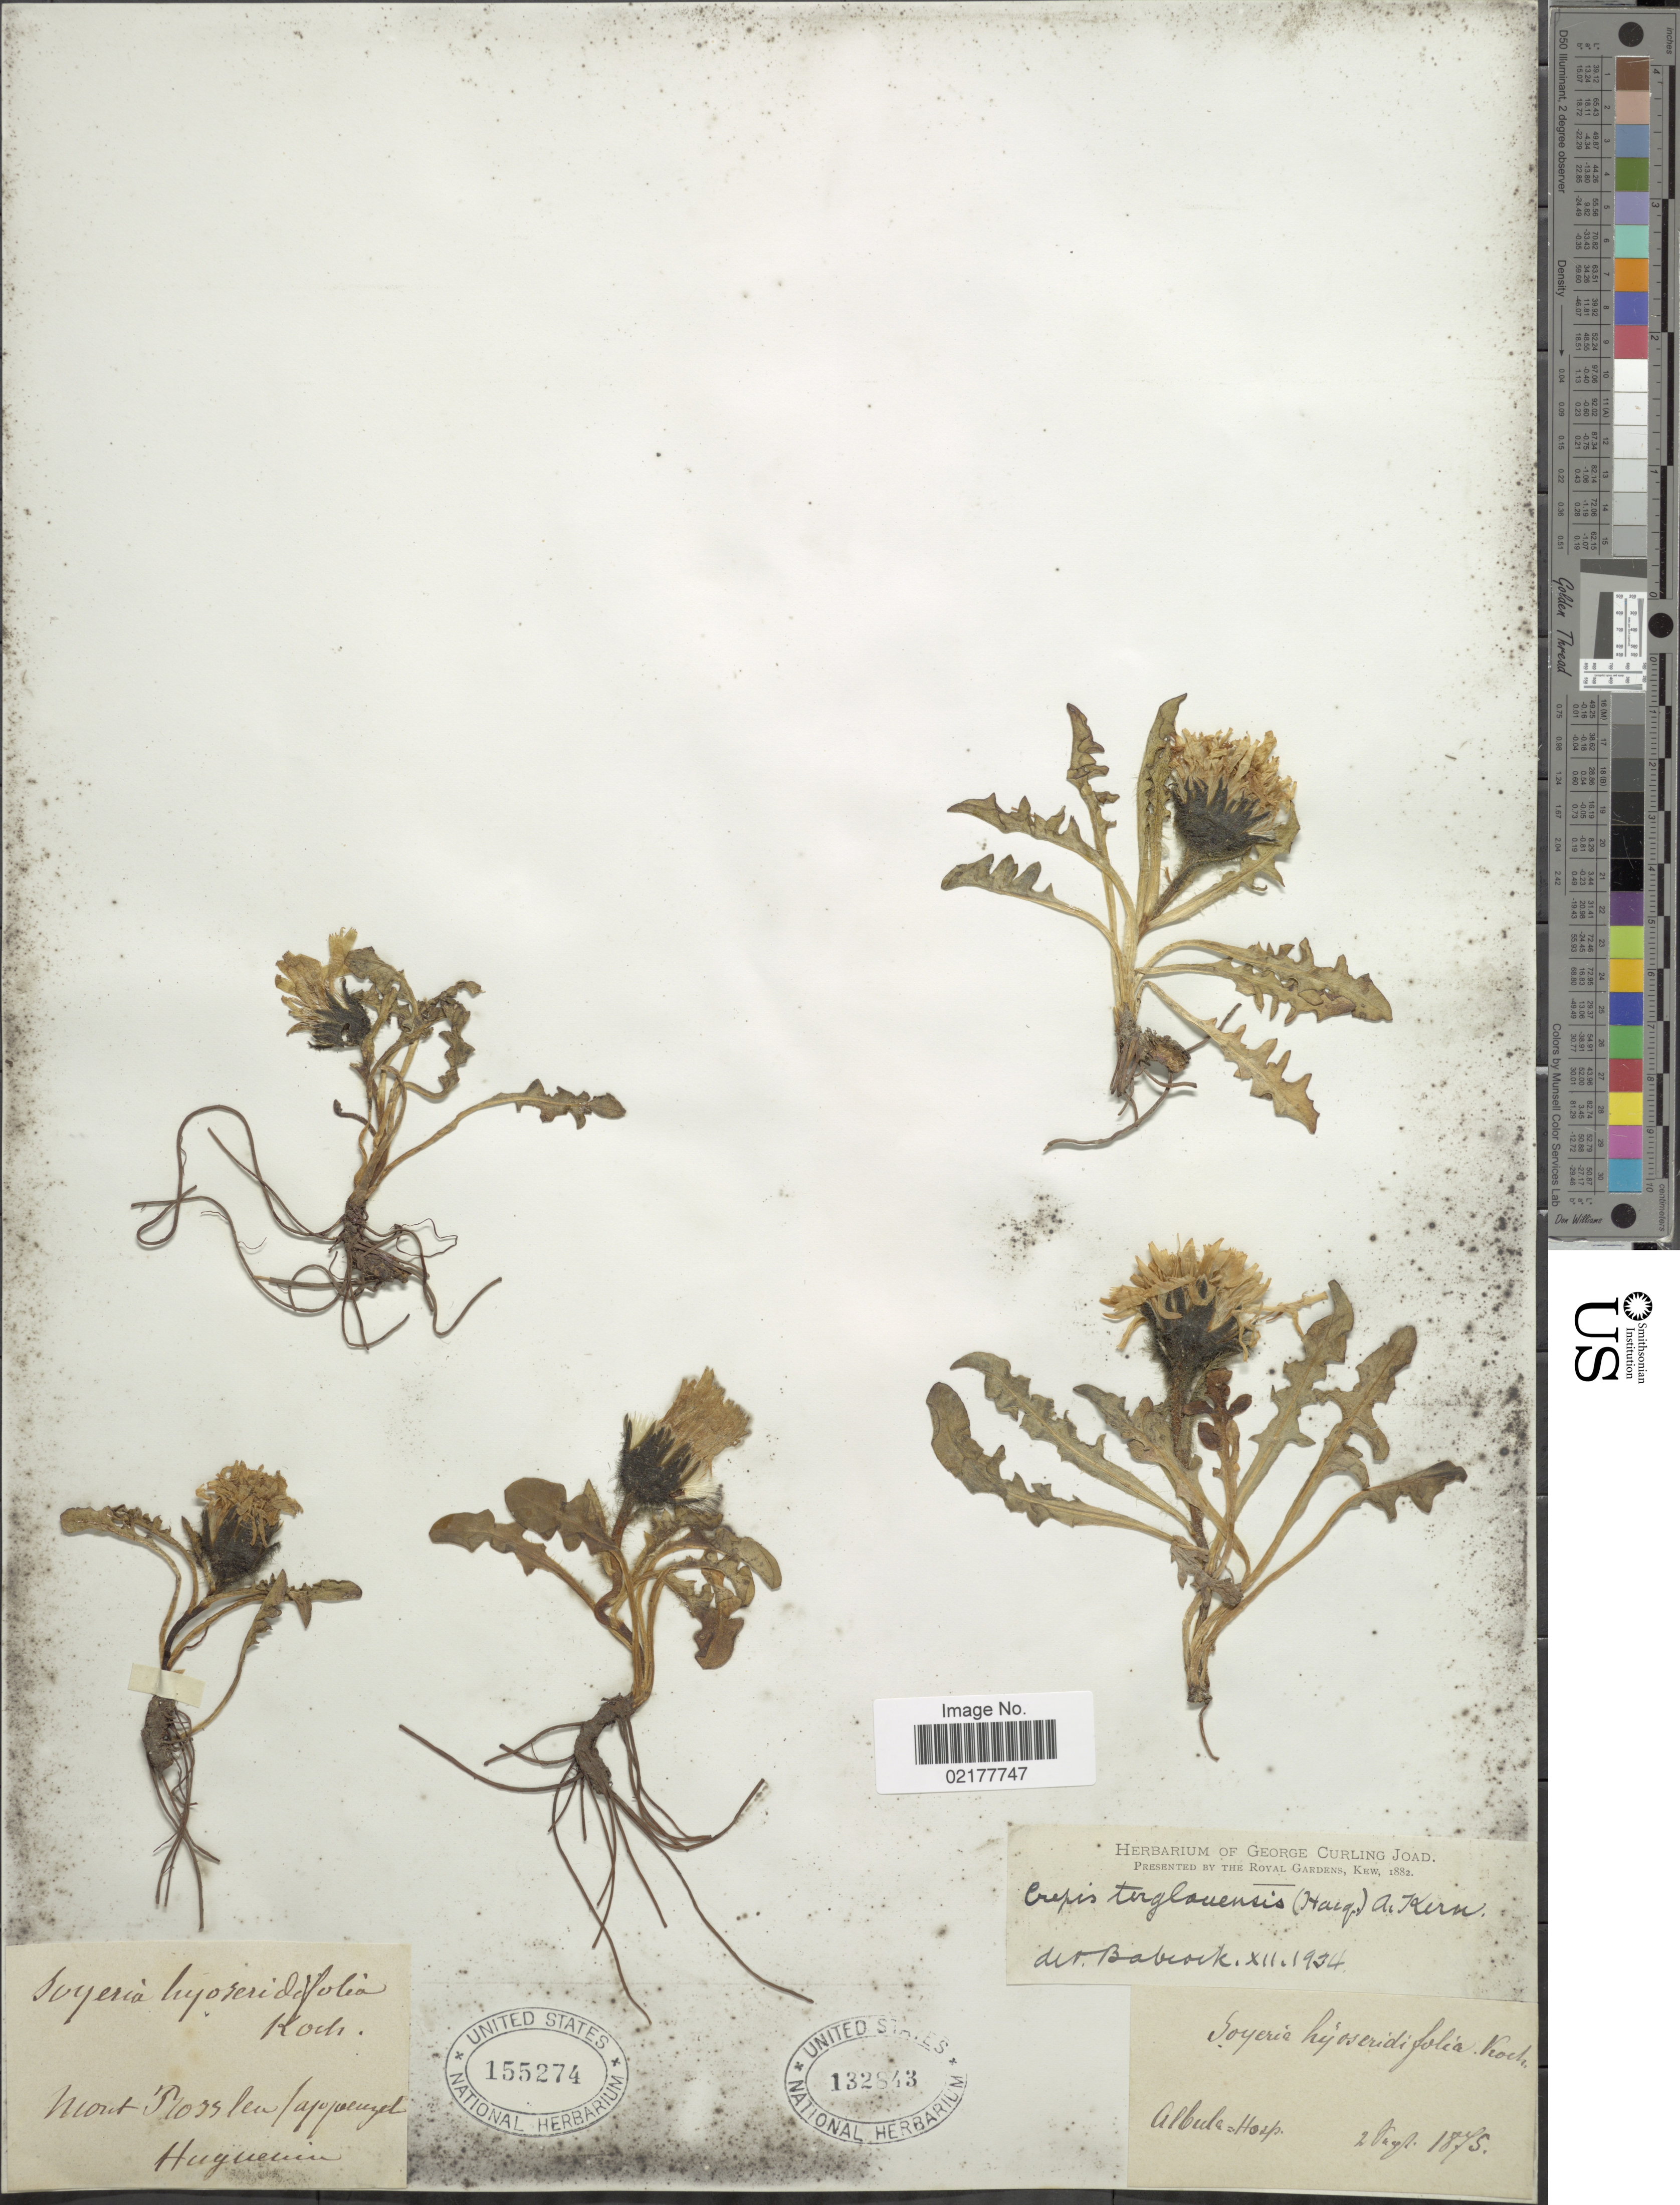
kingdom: Plantae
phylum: Tracheophyta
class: Magnoliopsida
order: Asterales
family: Asteraceae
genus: Crepis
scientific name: Crepis hyoseridifolia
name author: (Pers.) Tausch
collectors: ex herb. George Curling Joad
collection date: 1875-07-02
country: Switzerland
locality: Albula, Hosp.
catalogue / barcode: US 132843